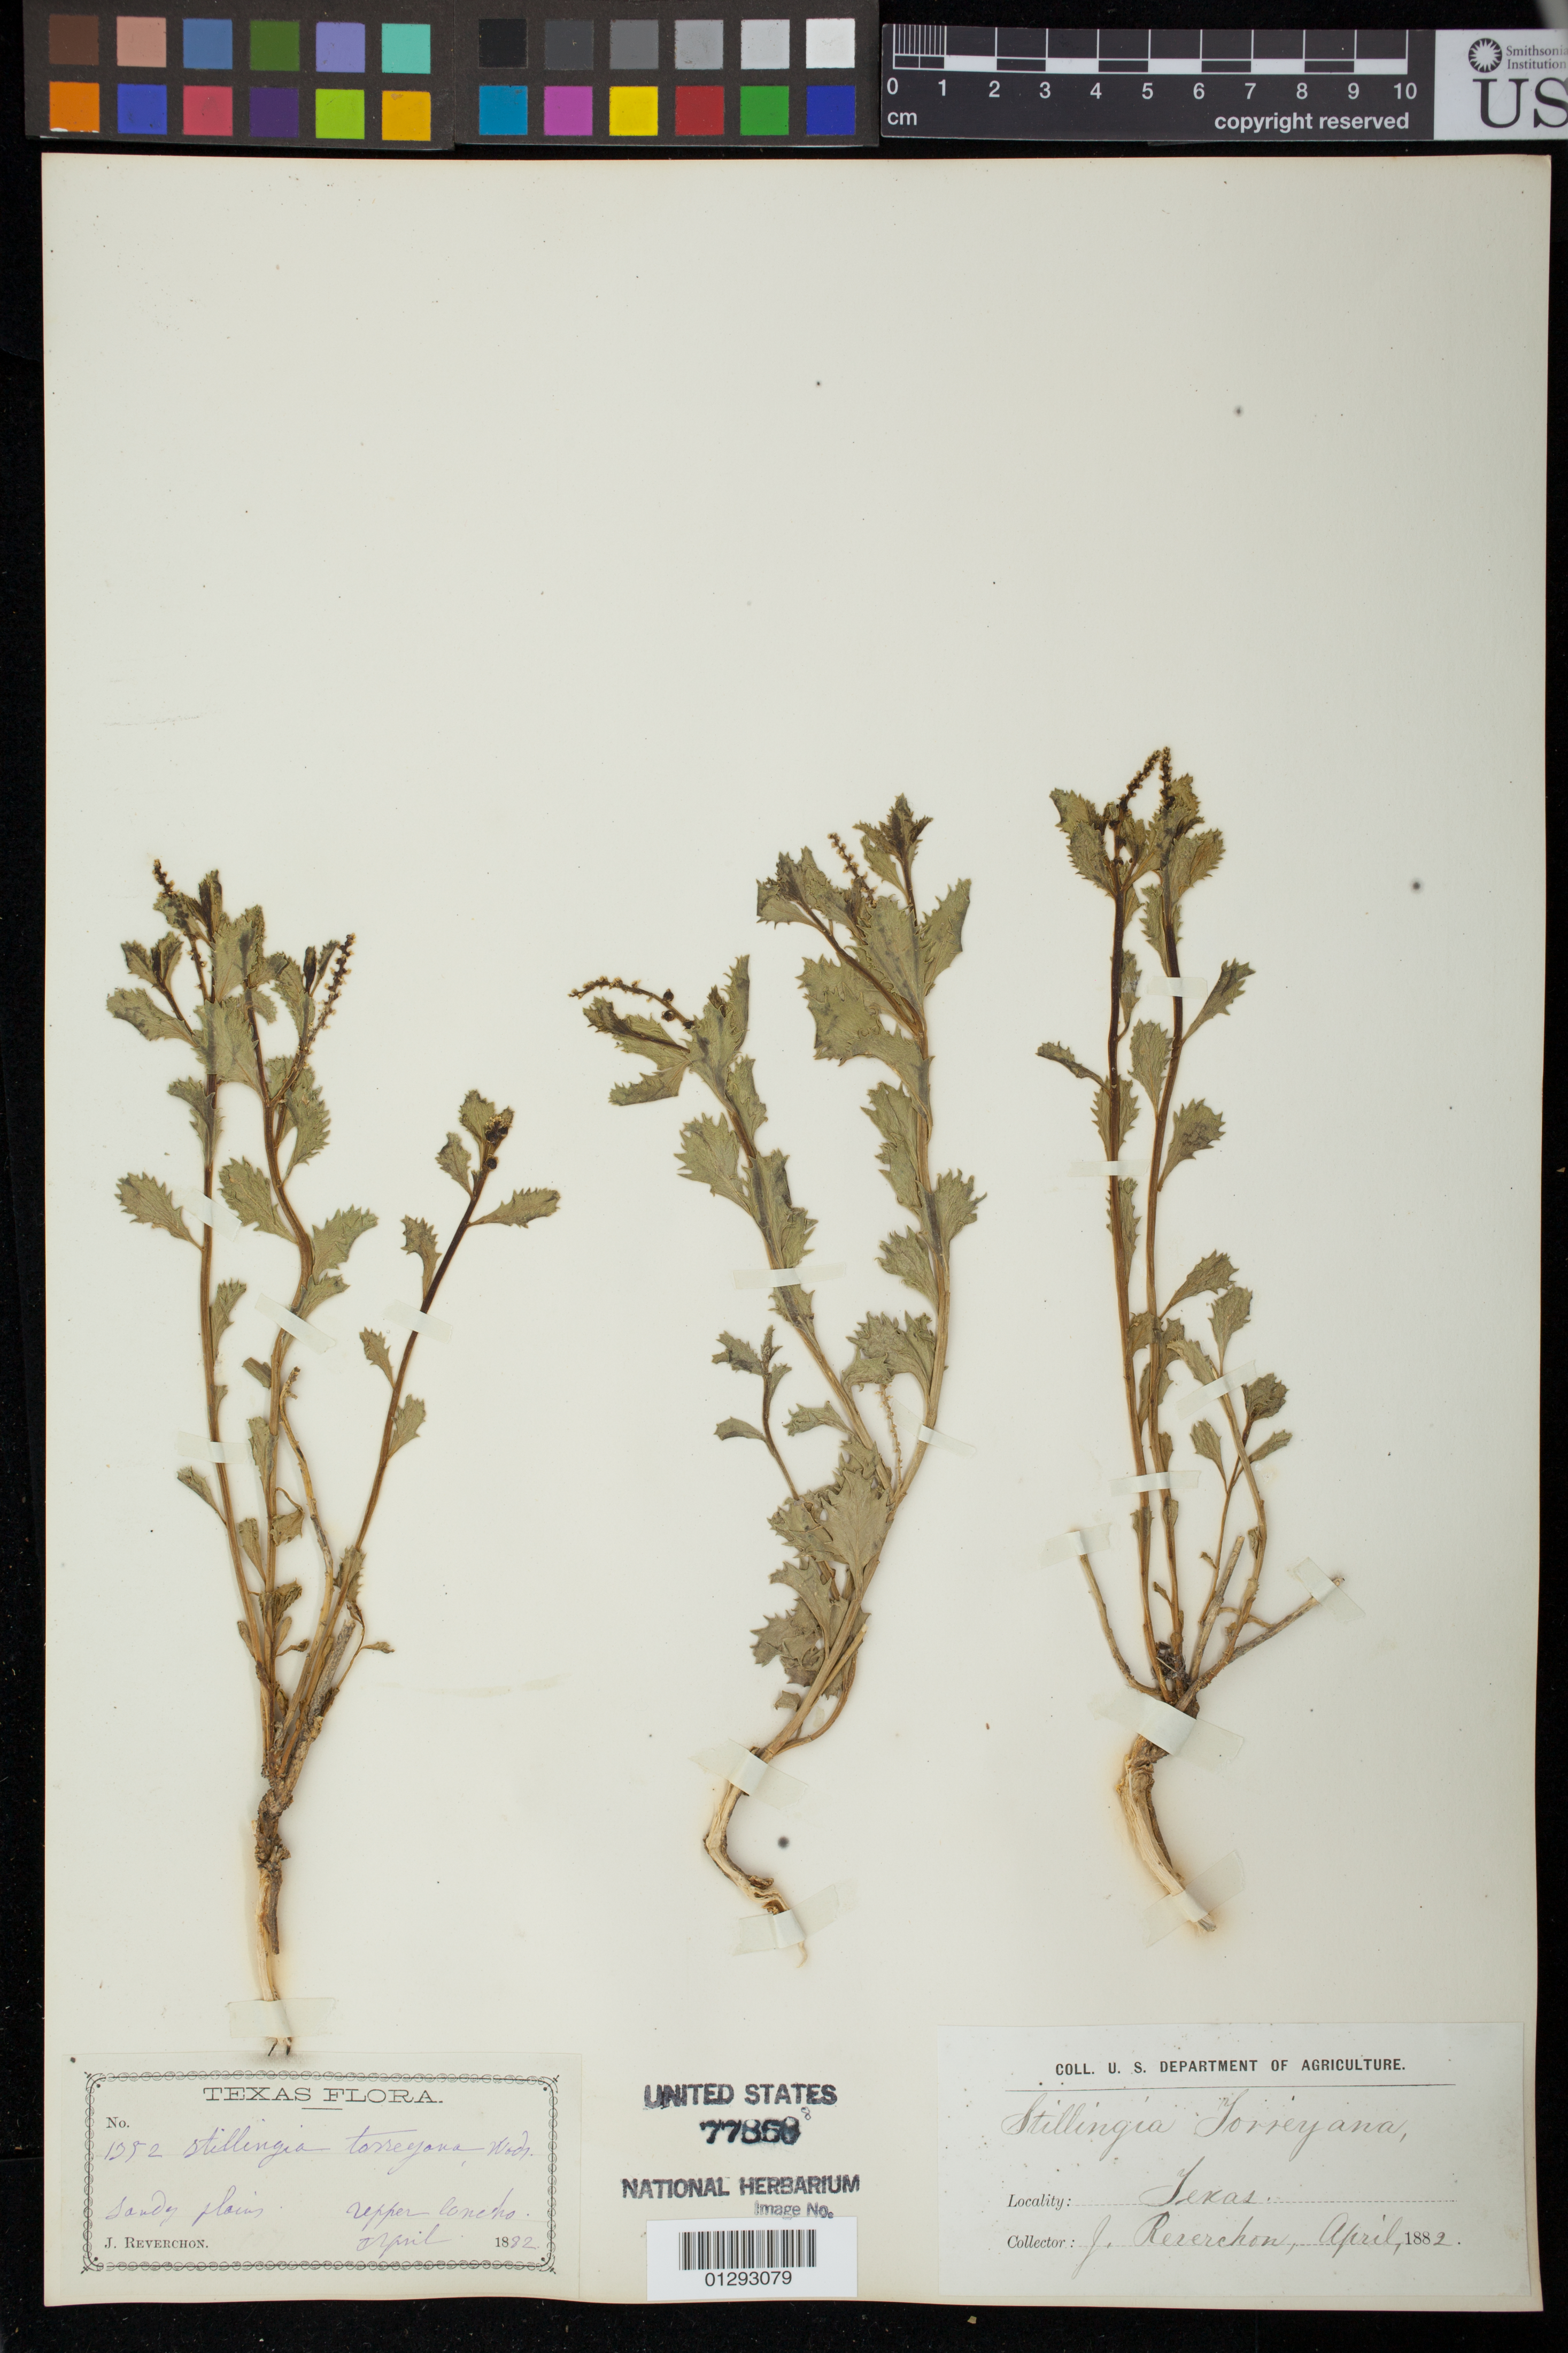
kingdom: Plantae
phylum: Tracheophyta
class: Magnoliopsida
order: Malpighiales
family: Euphorbiaceae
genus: Stillingia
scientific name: Stillingia treculiana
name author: (Müll. Arg.) I.M. Johnst.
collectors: J. Reverchon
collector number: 1352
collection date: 1882-04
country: United States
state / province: Texas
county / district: Concho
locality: Upper Concho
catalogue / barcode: US 77858